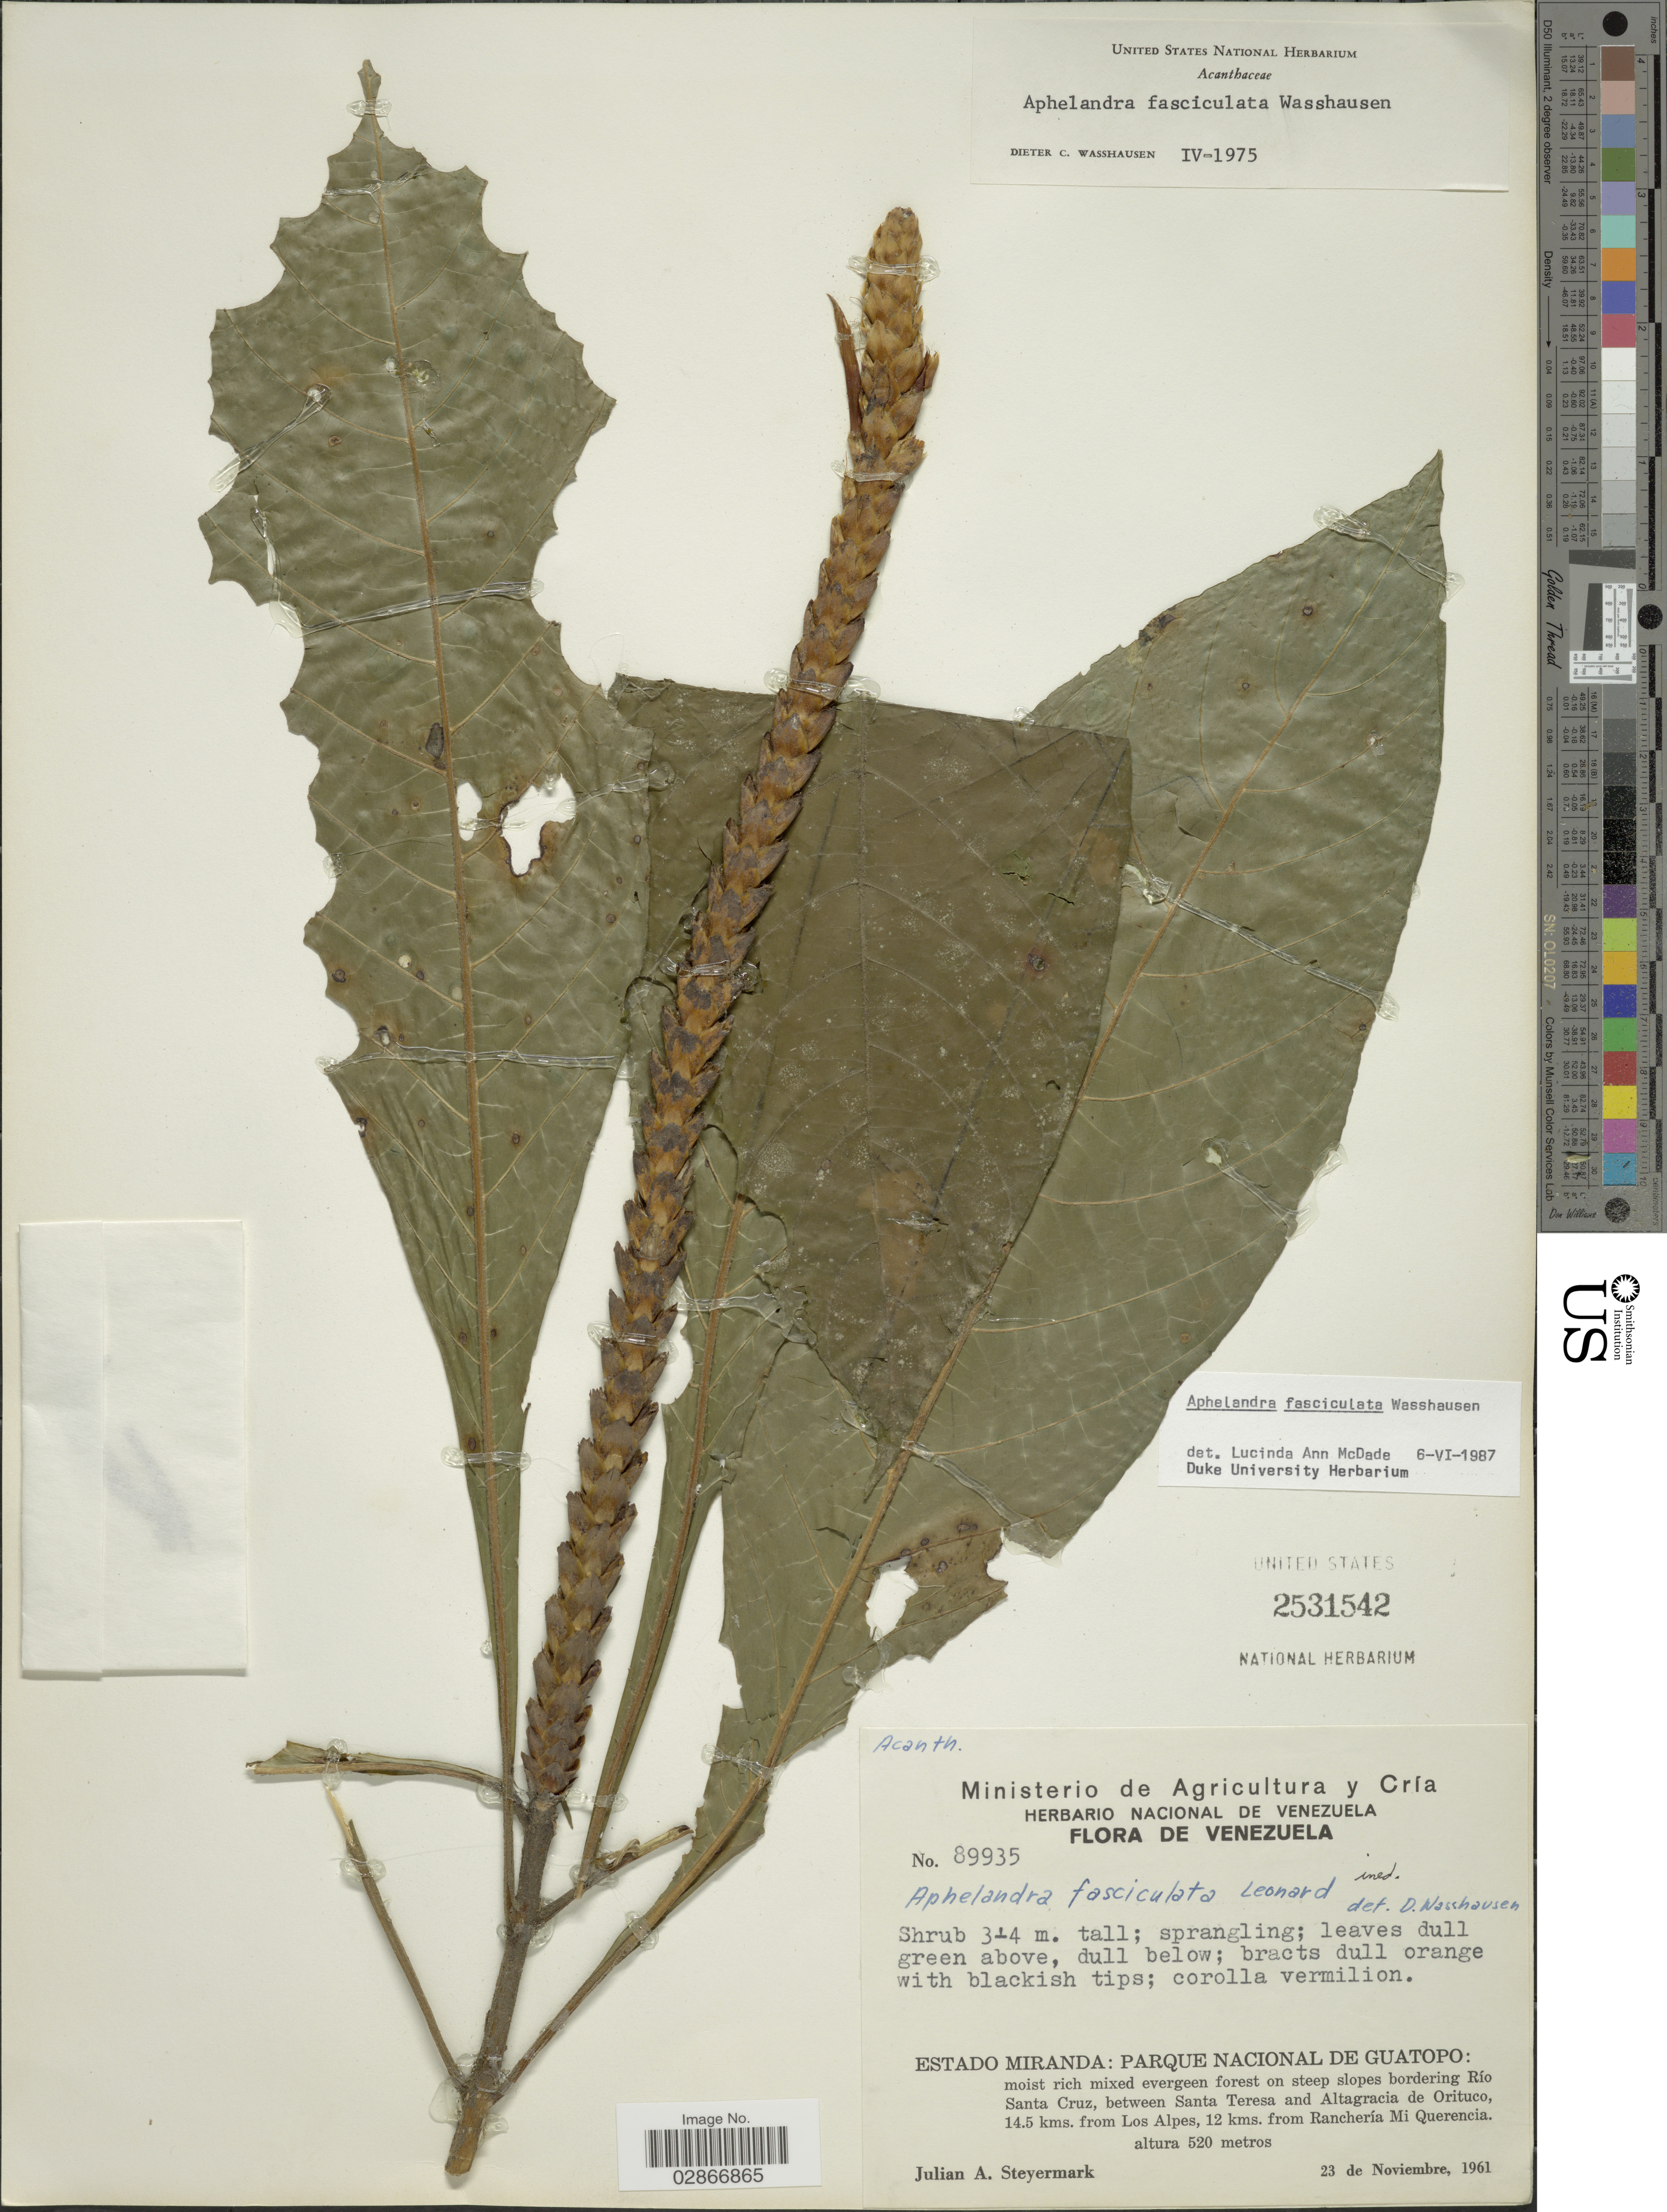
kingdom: Plantae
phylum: Tracheophyta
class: Magnoliopsida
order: Lamiales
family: Acanthaceae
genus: Aphelandra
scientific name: Aphelandra fasciculata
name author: Wassh.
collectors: J. Steyermark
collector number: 89935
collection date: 1961-11-23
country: Venezuela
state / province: Miranda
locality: Parque Nacional de Guatopo: moist rich mixed evergreen forest on steep slopes bordering Río Santa Cruz, between Santa Teresa and Altagracia de Orituco, 14.5 kms. from Los Alpes, 12 kms. from Ranchería Mi Querencia.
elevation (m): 520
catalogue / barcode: US 2531542